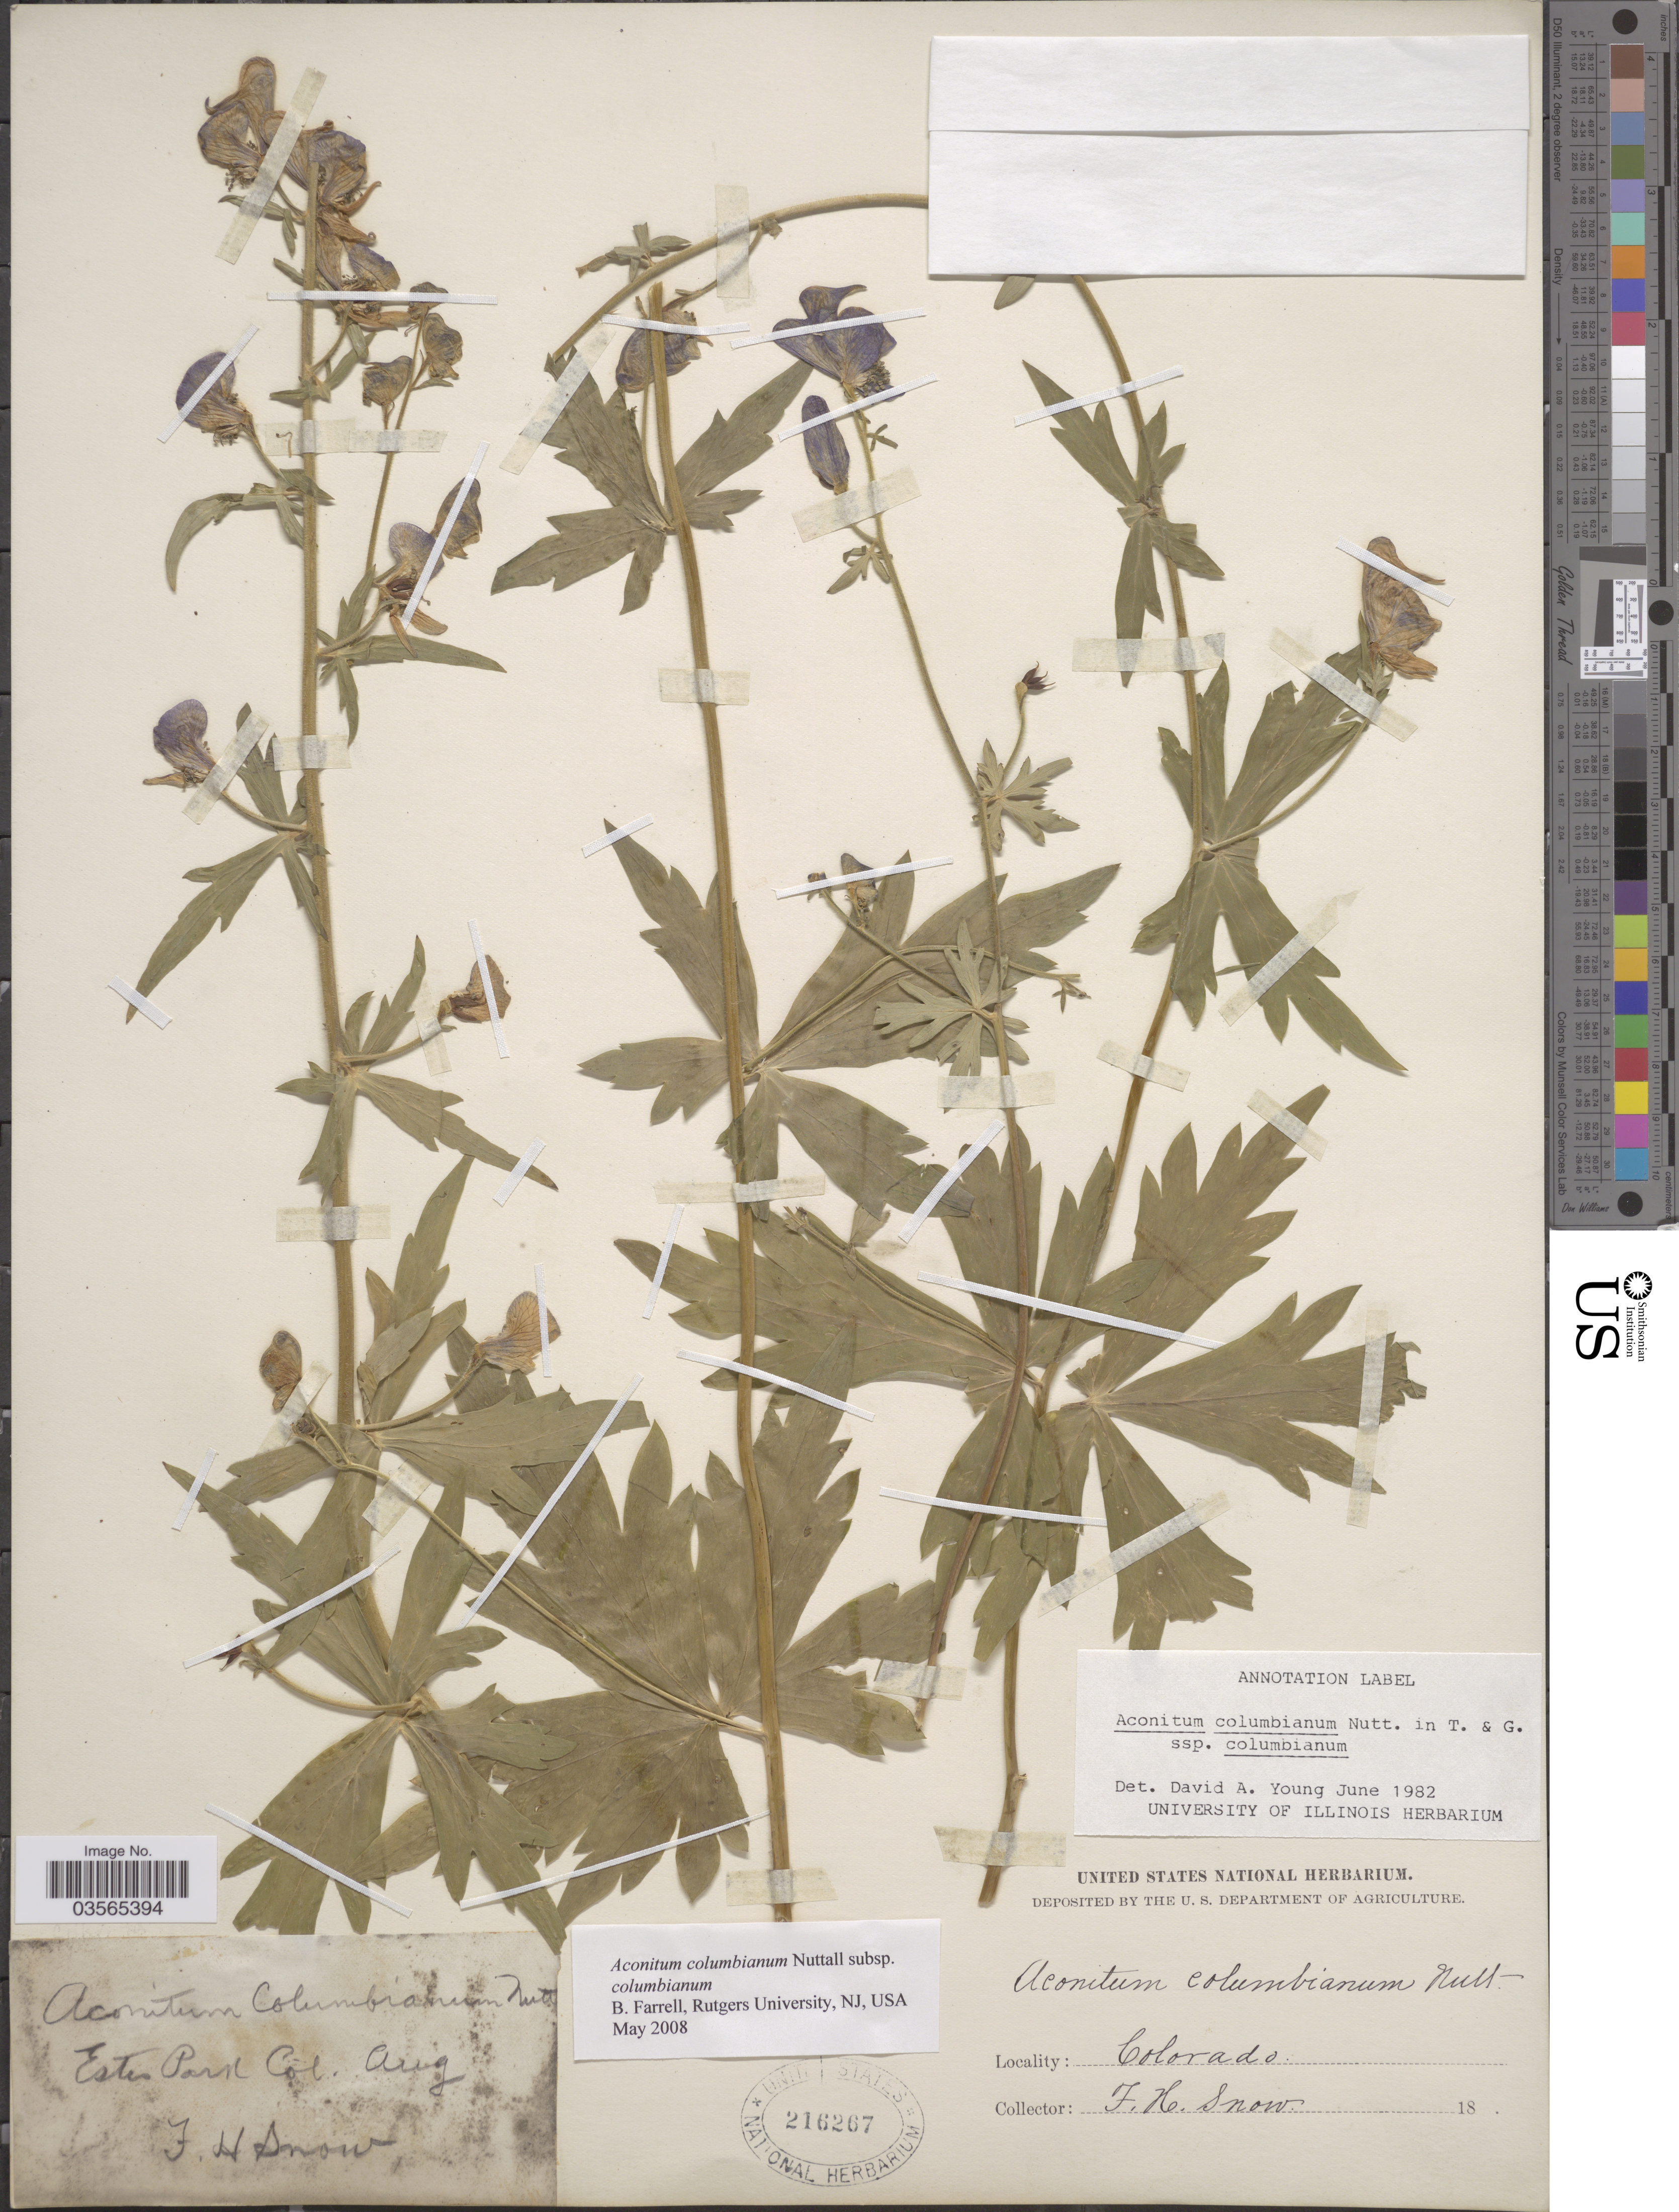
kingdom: Plantae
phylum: Tracheophyta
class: Magnoliopsida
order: Ranunculales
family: Ranunculaceae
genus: Aconitum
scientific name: Aconitum columbianum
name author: Nutt.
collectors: F. H. Snow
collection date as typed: Aug 18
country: United States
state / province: Colorado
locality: Estes Park.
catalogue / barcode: US 216267